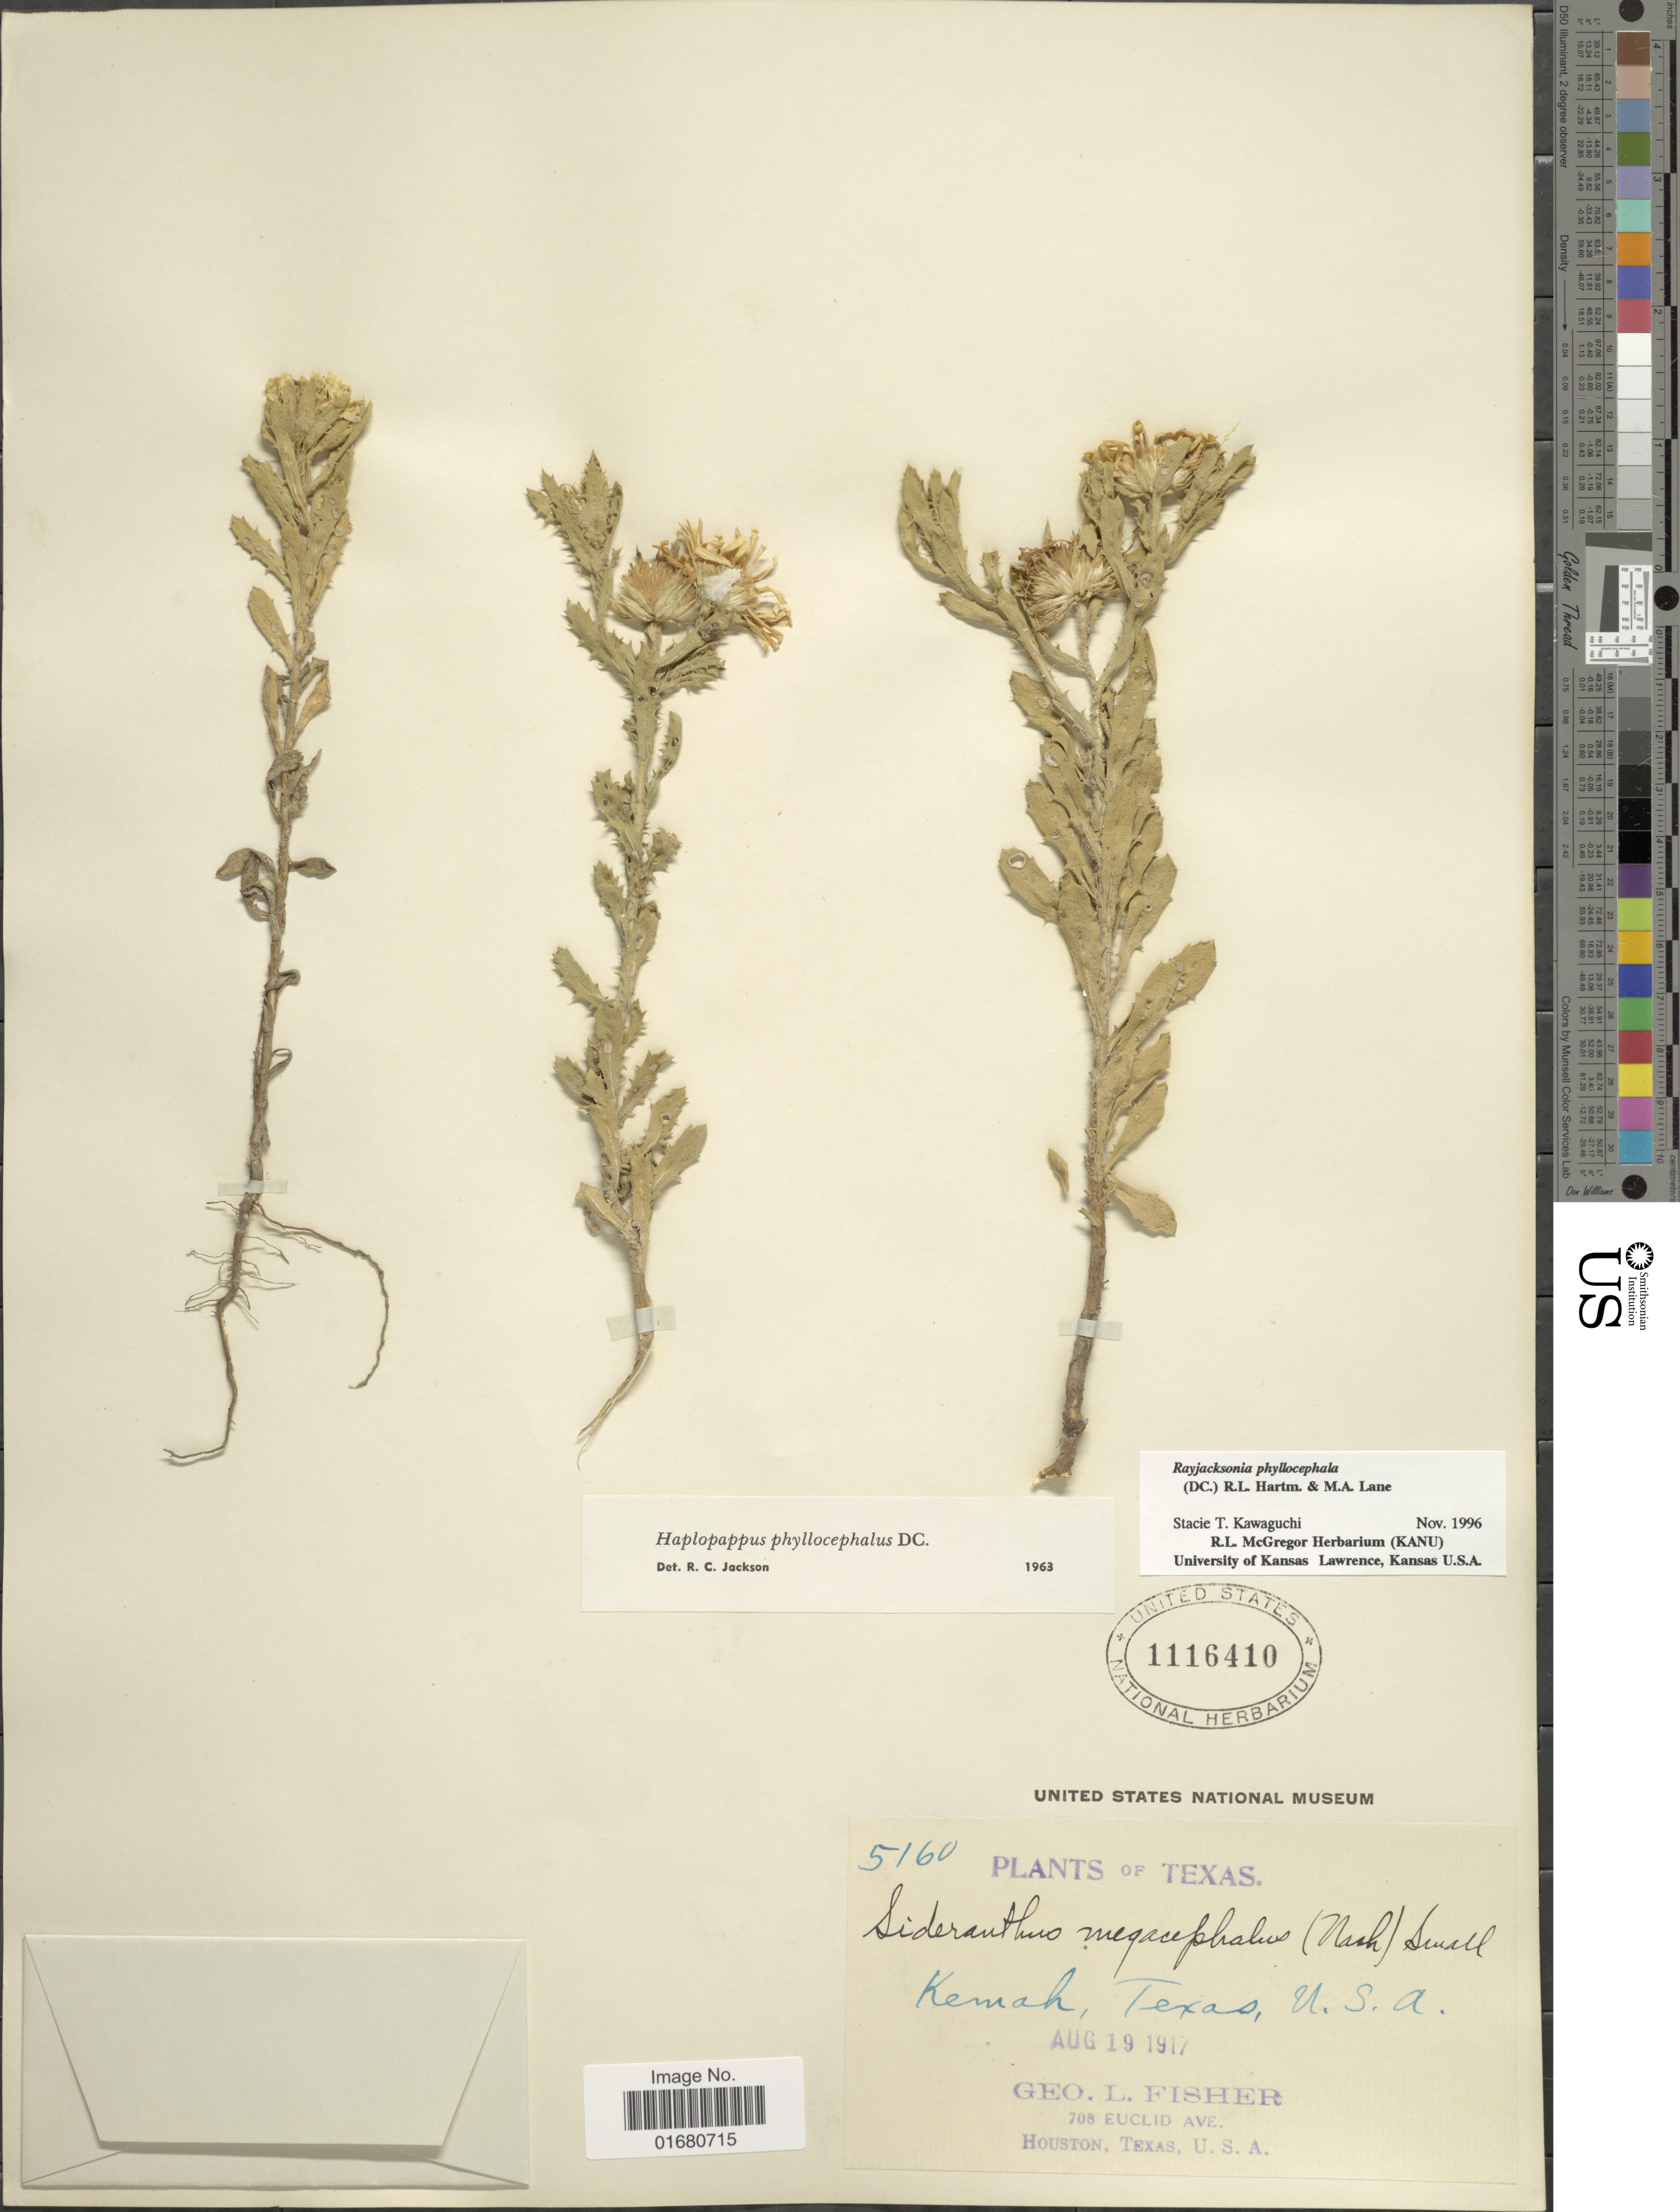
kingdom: Plantae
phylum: Tracheophyta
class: Magnoliopsida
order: Asterales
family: Asteraceae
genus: Rayjacksonia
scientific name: Rayjacksonia phyllocephala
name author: (DC.) R.L. Hartm. & M.A. Lane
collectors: G. L. Fisher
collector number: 5160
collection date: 1917-08-19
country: United States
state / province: Texas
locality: Kemah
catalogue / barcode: US 1116410